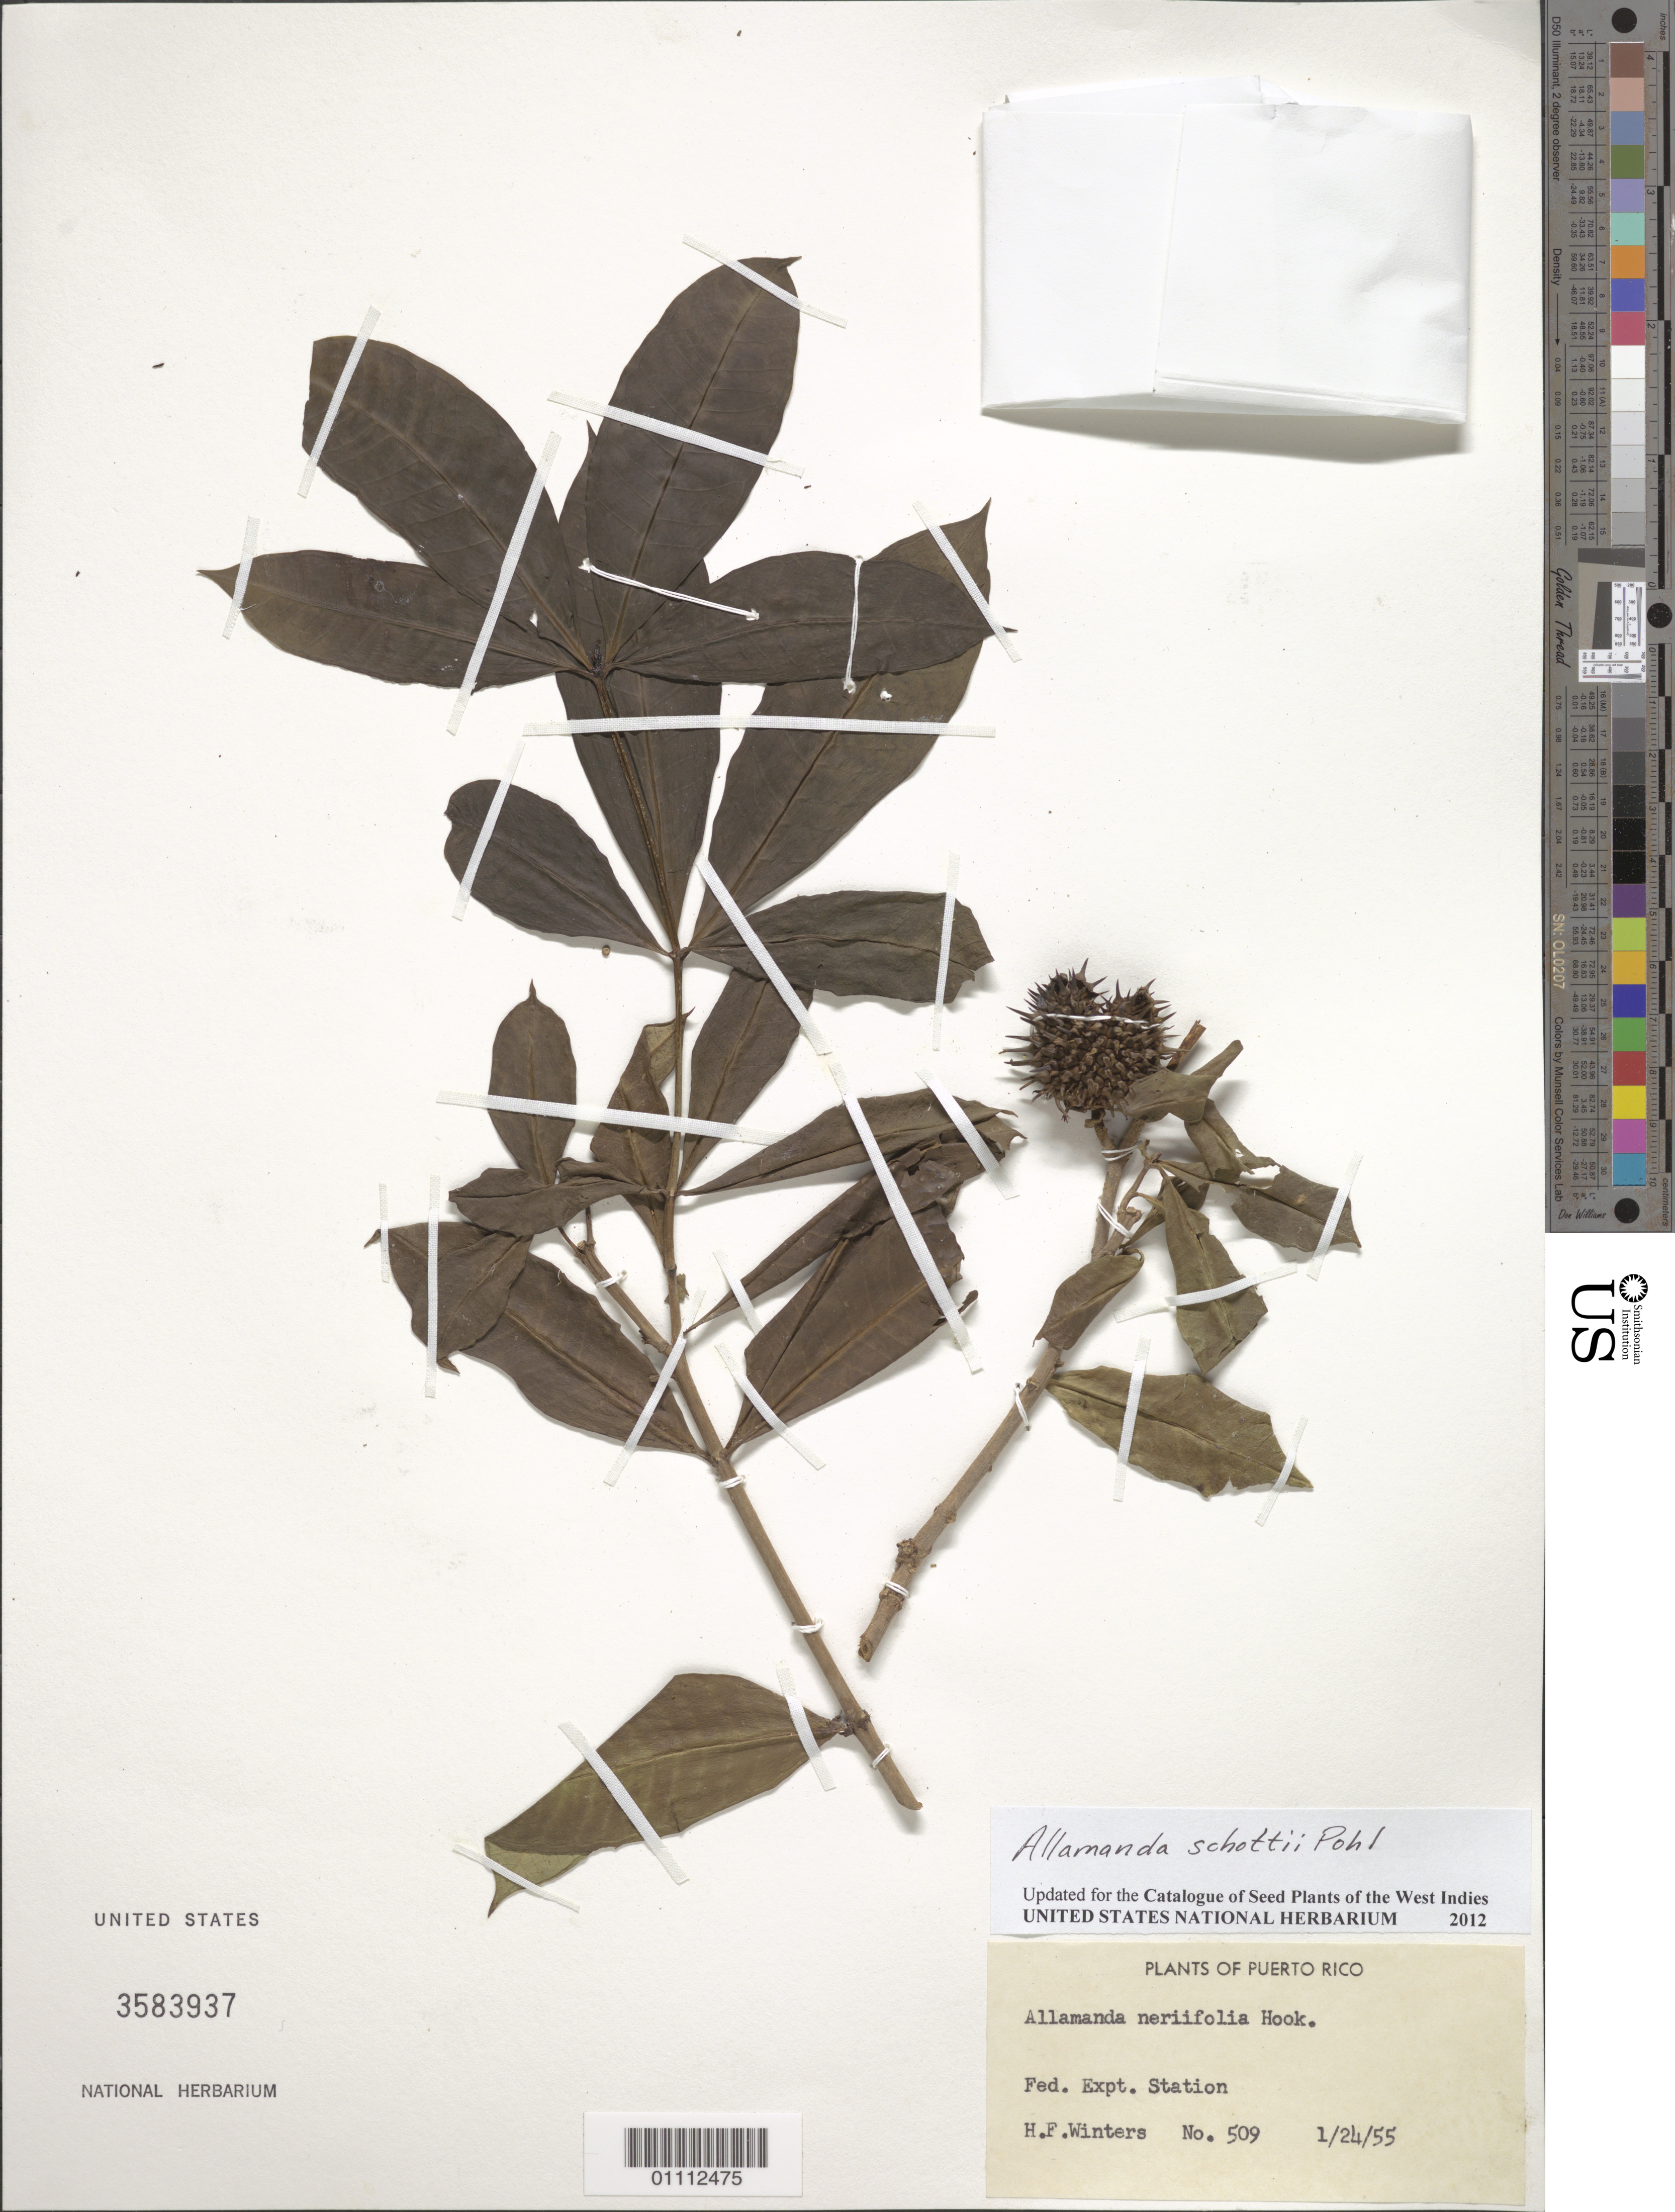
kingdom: Plantae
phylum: Tracheophyta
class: Magnoliopsida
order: Gentianales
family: Apocynaceae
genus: Allamanda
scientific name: Allamanda schottii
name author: Pohl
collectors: H. Winters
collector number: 509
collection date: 1955-01-24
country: Puerto Rico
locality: Fed. Exp. Station, Mayaguez.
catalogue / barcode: US 3583937